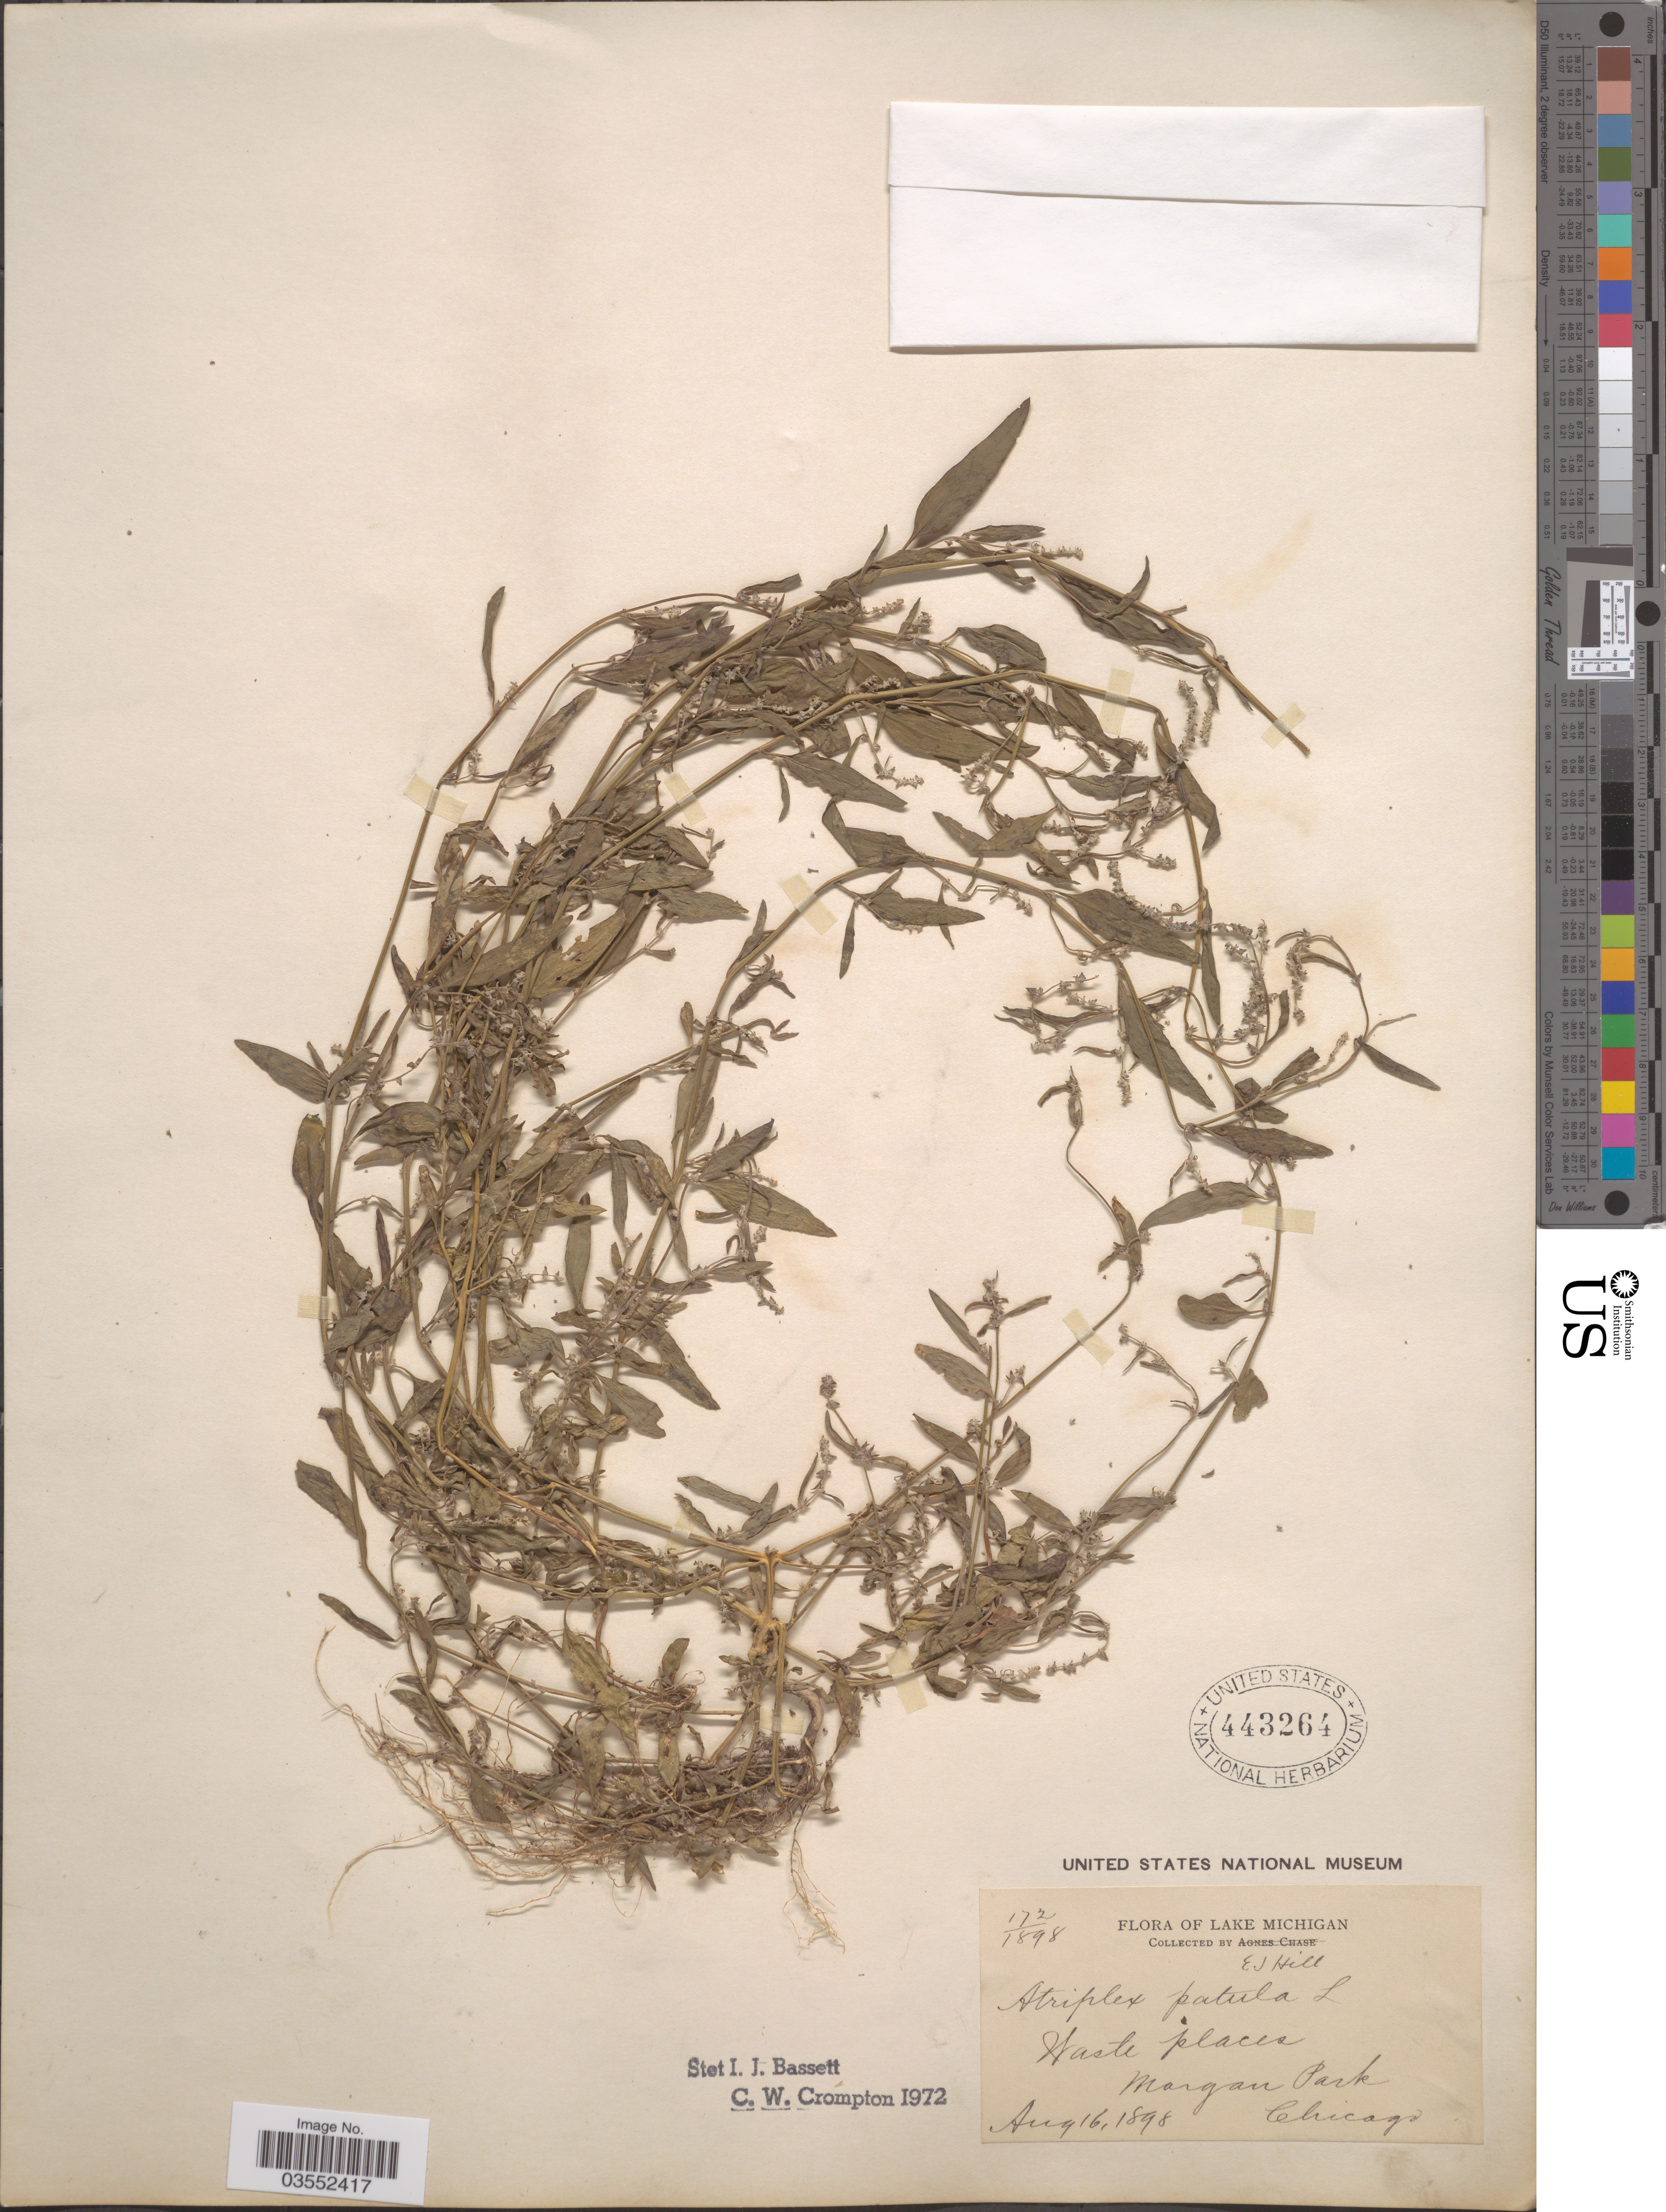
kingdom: Plantae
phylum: Tracheophyta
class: Magnoliopsida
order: Caryophyllales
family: Amaranthaceae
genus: Atriplex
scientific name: Atriplex patula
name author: L.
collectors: E. J. Hill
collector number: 172/1898*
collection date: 1898-08-16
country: United States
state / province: Illinois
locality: Lake Michigan, Waste places, Morgan Park, Chicago.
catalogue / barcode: US 443264